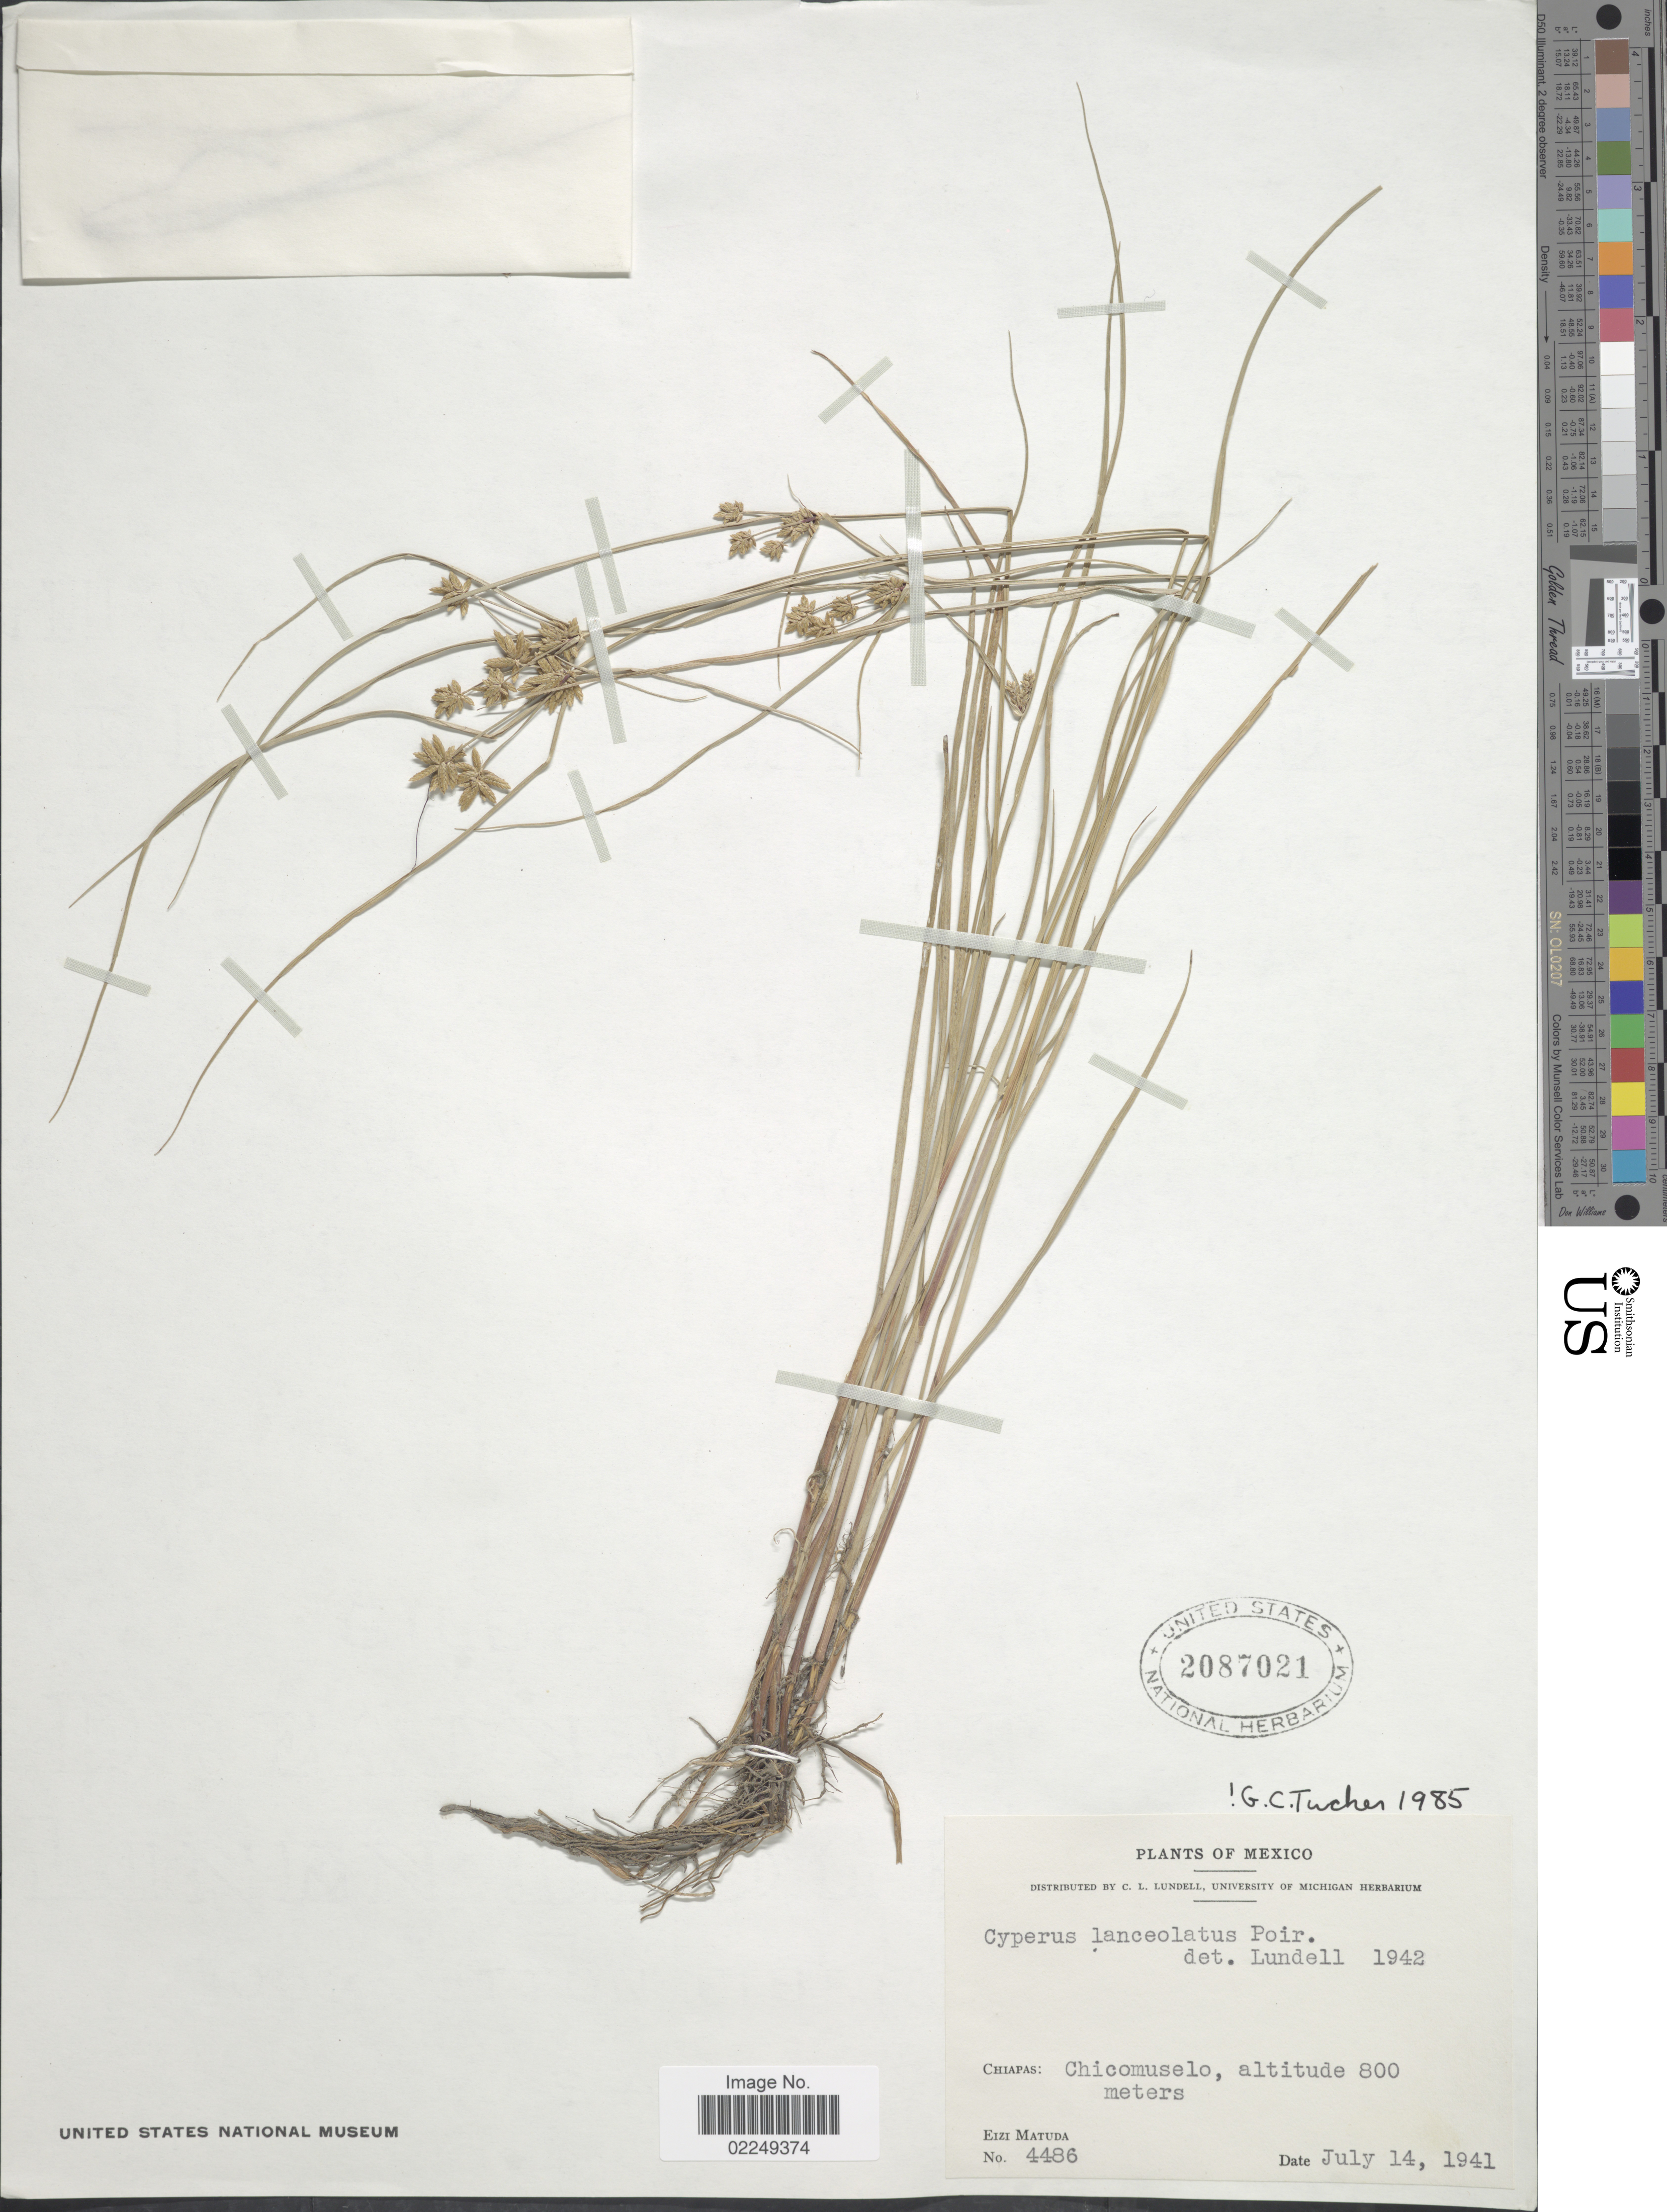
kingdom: Plantae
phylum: Tracheophyta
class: Liliopsida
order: Poales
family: Cyperaceae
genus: Cyperus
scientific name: Cyperus lanceolatus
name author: Poir.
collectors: E. Matuda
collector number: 4486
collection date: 1941-07-14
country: Mexico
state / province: Chiapas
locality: Chiapas: Chicomuselo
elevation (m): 800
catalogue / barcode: US 2087021